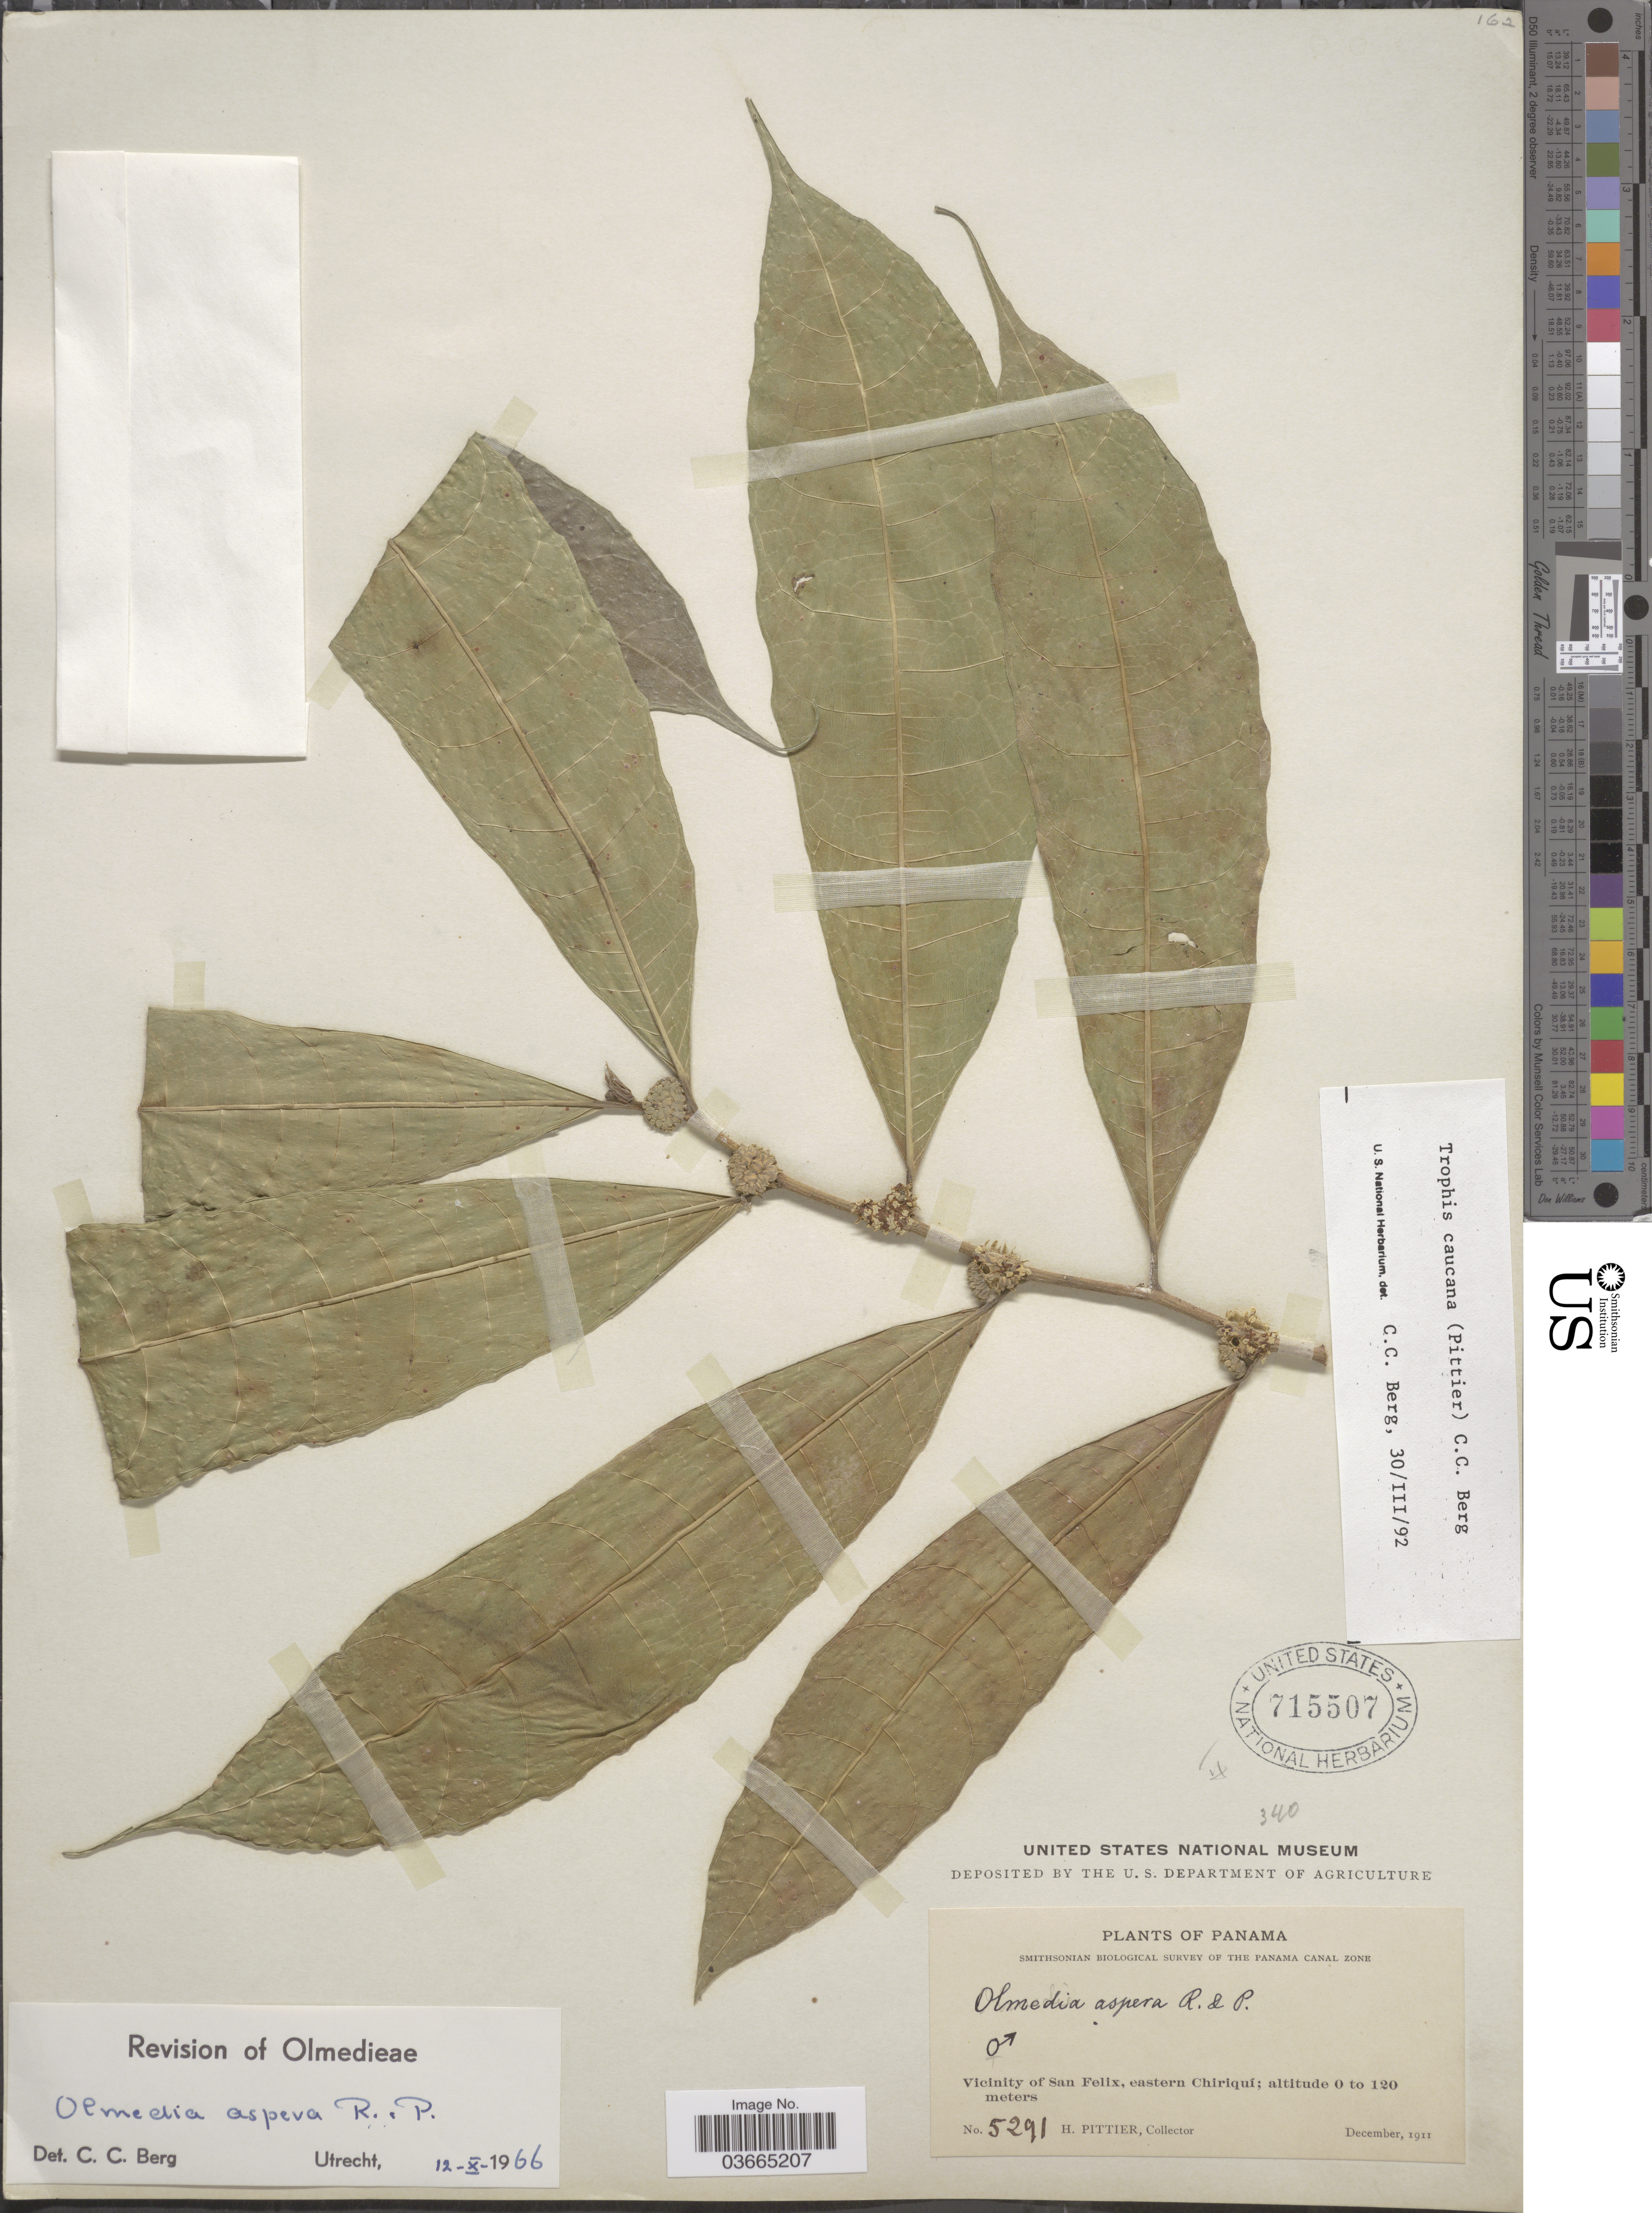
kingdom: Plantae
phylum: Tracheophyta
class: Magnoliopsida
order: Rosales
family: Moraceae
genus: Olmedia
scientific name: Olmedia aspera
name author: Ruiz & Pav.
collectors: H. F. Pittier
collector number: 5291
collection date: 1911-12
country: Panama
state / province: Chiriqui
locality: Vicinity of San Felix, eastern Chiriqui.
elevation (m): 0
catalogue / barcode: US 715507